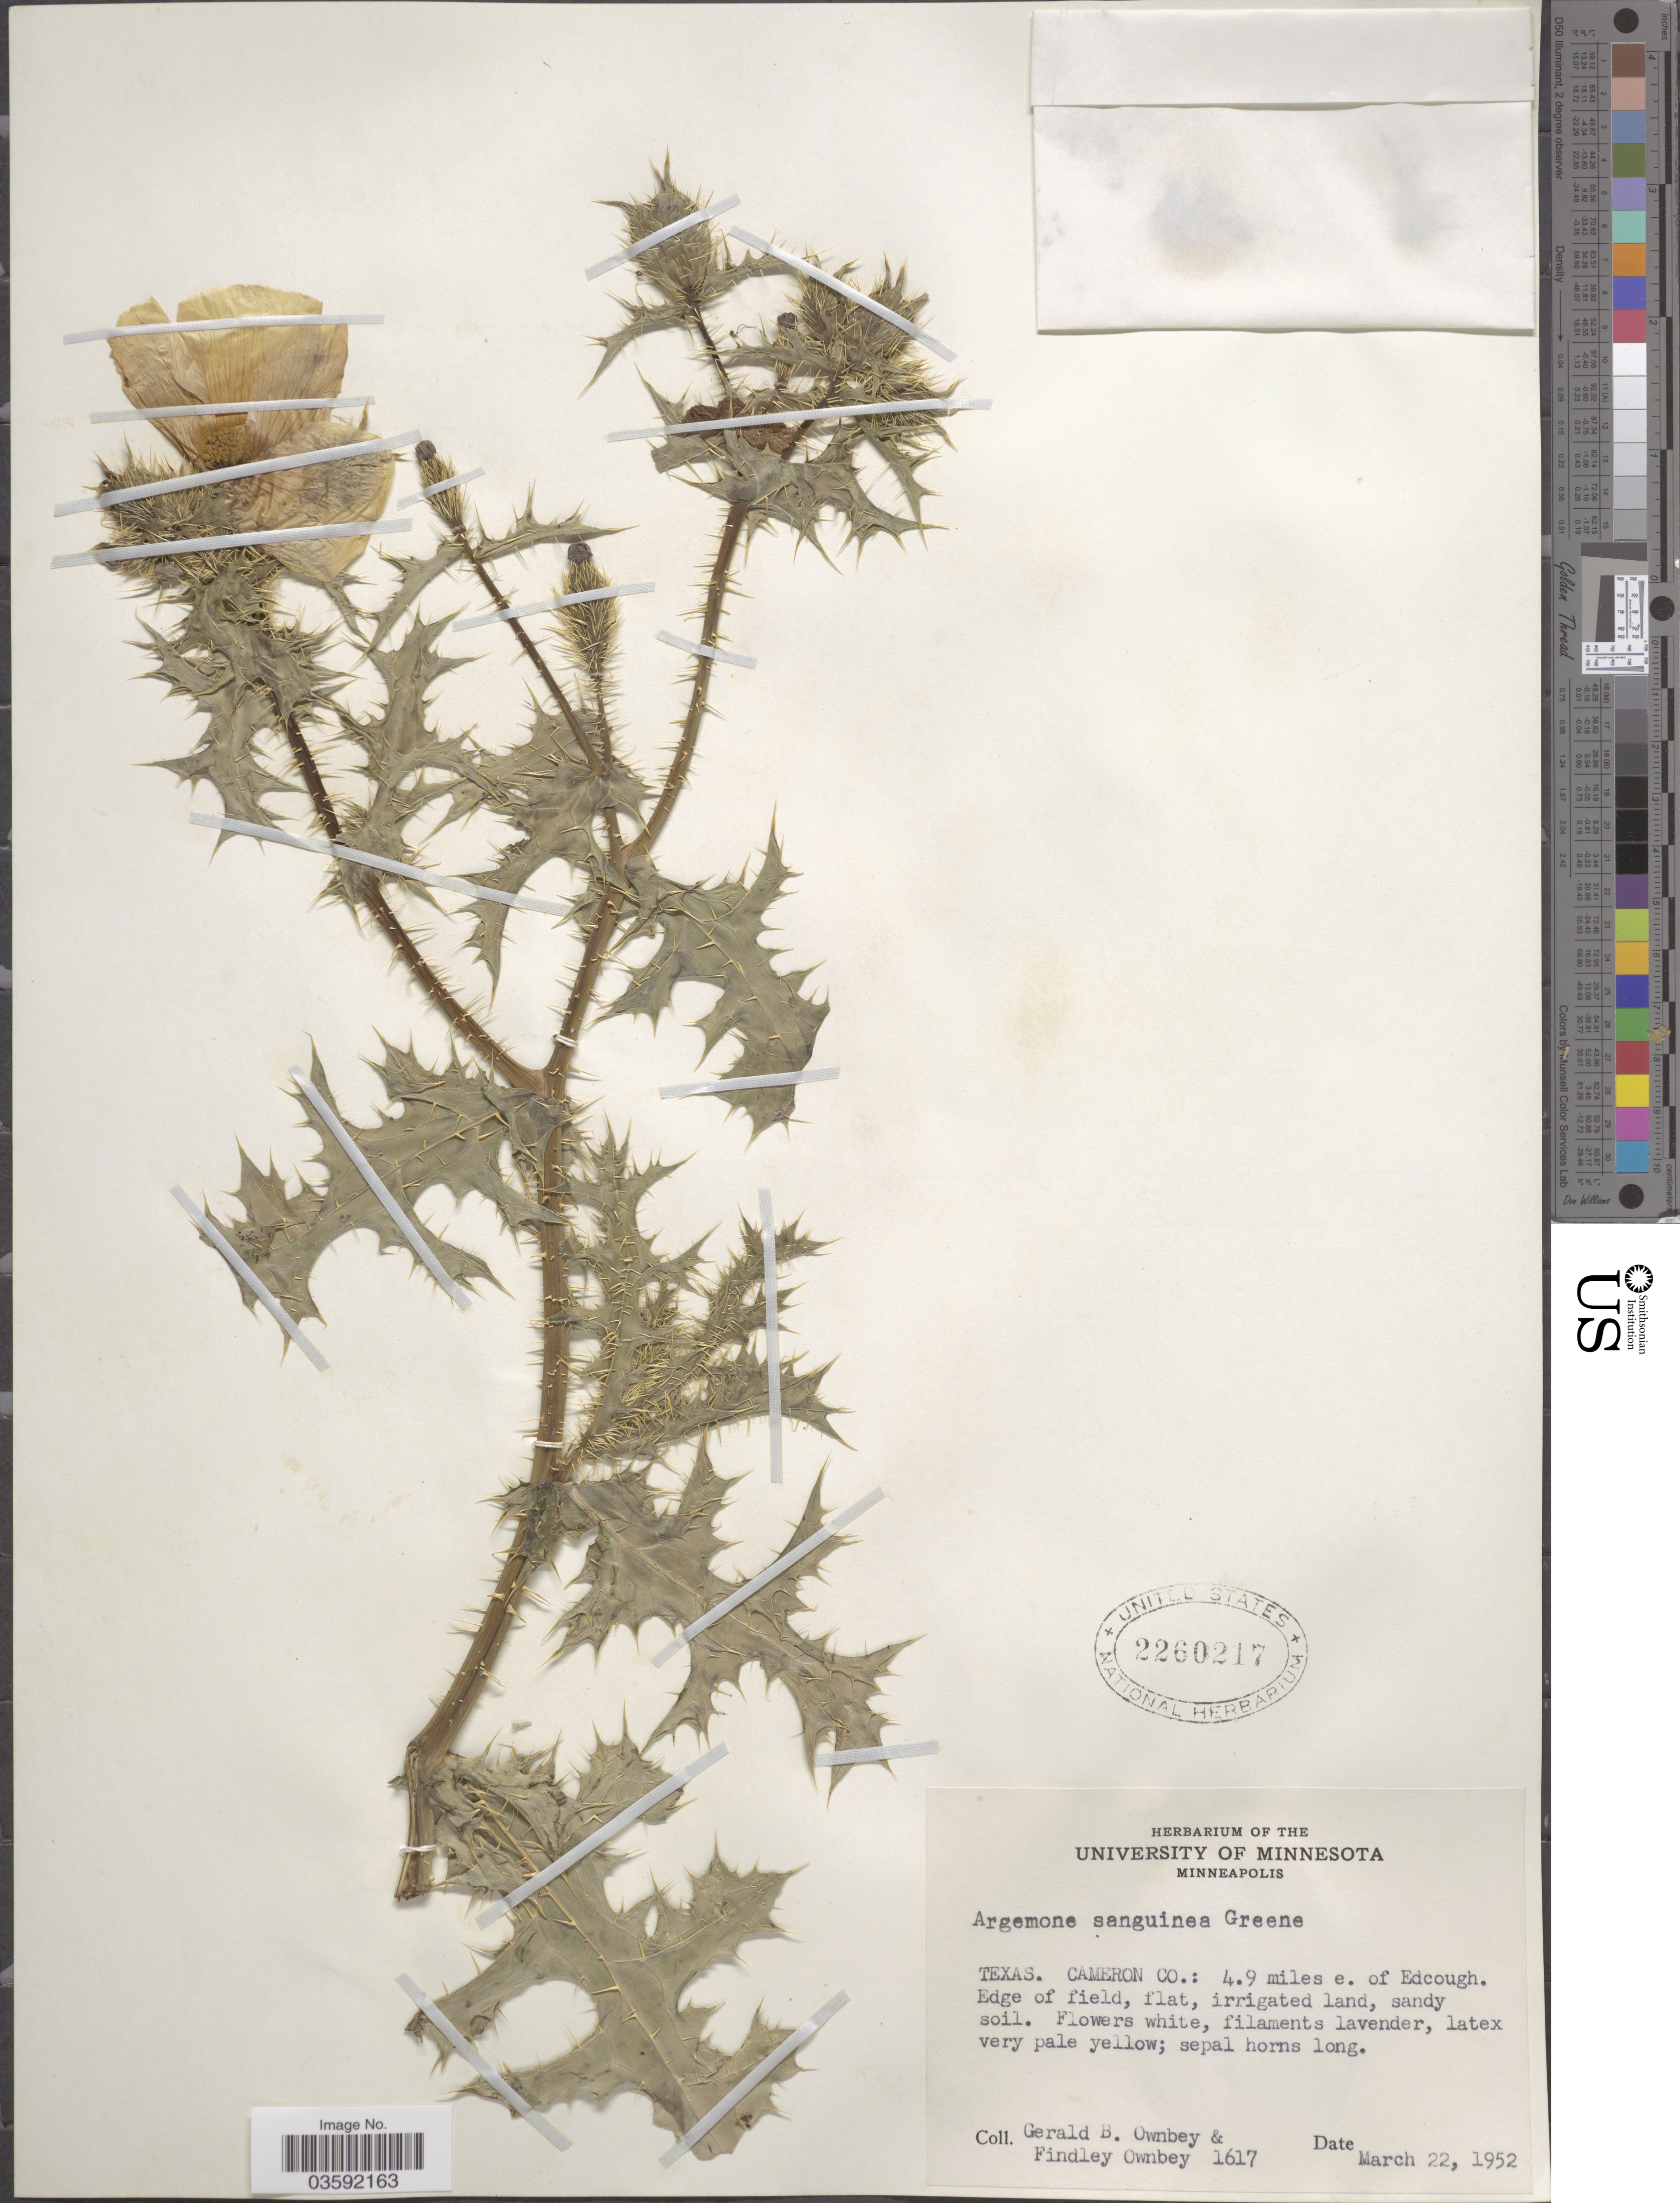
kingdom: Plantae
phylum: Tracheophyta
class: Magnoliopsida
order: Ranunculales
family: Papaveraceae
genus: Argemone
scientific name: Argemone sanguinea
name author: Greene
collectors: G. B. Ownbey & F. Ownbey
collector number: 1617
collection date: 1952-03-22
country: United States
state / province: Texas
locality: Cameron Co.: 4.9 miles e. of Edcough.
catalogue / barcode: US 2260217